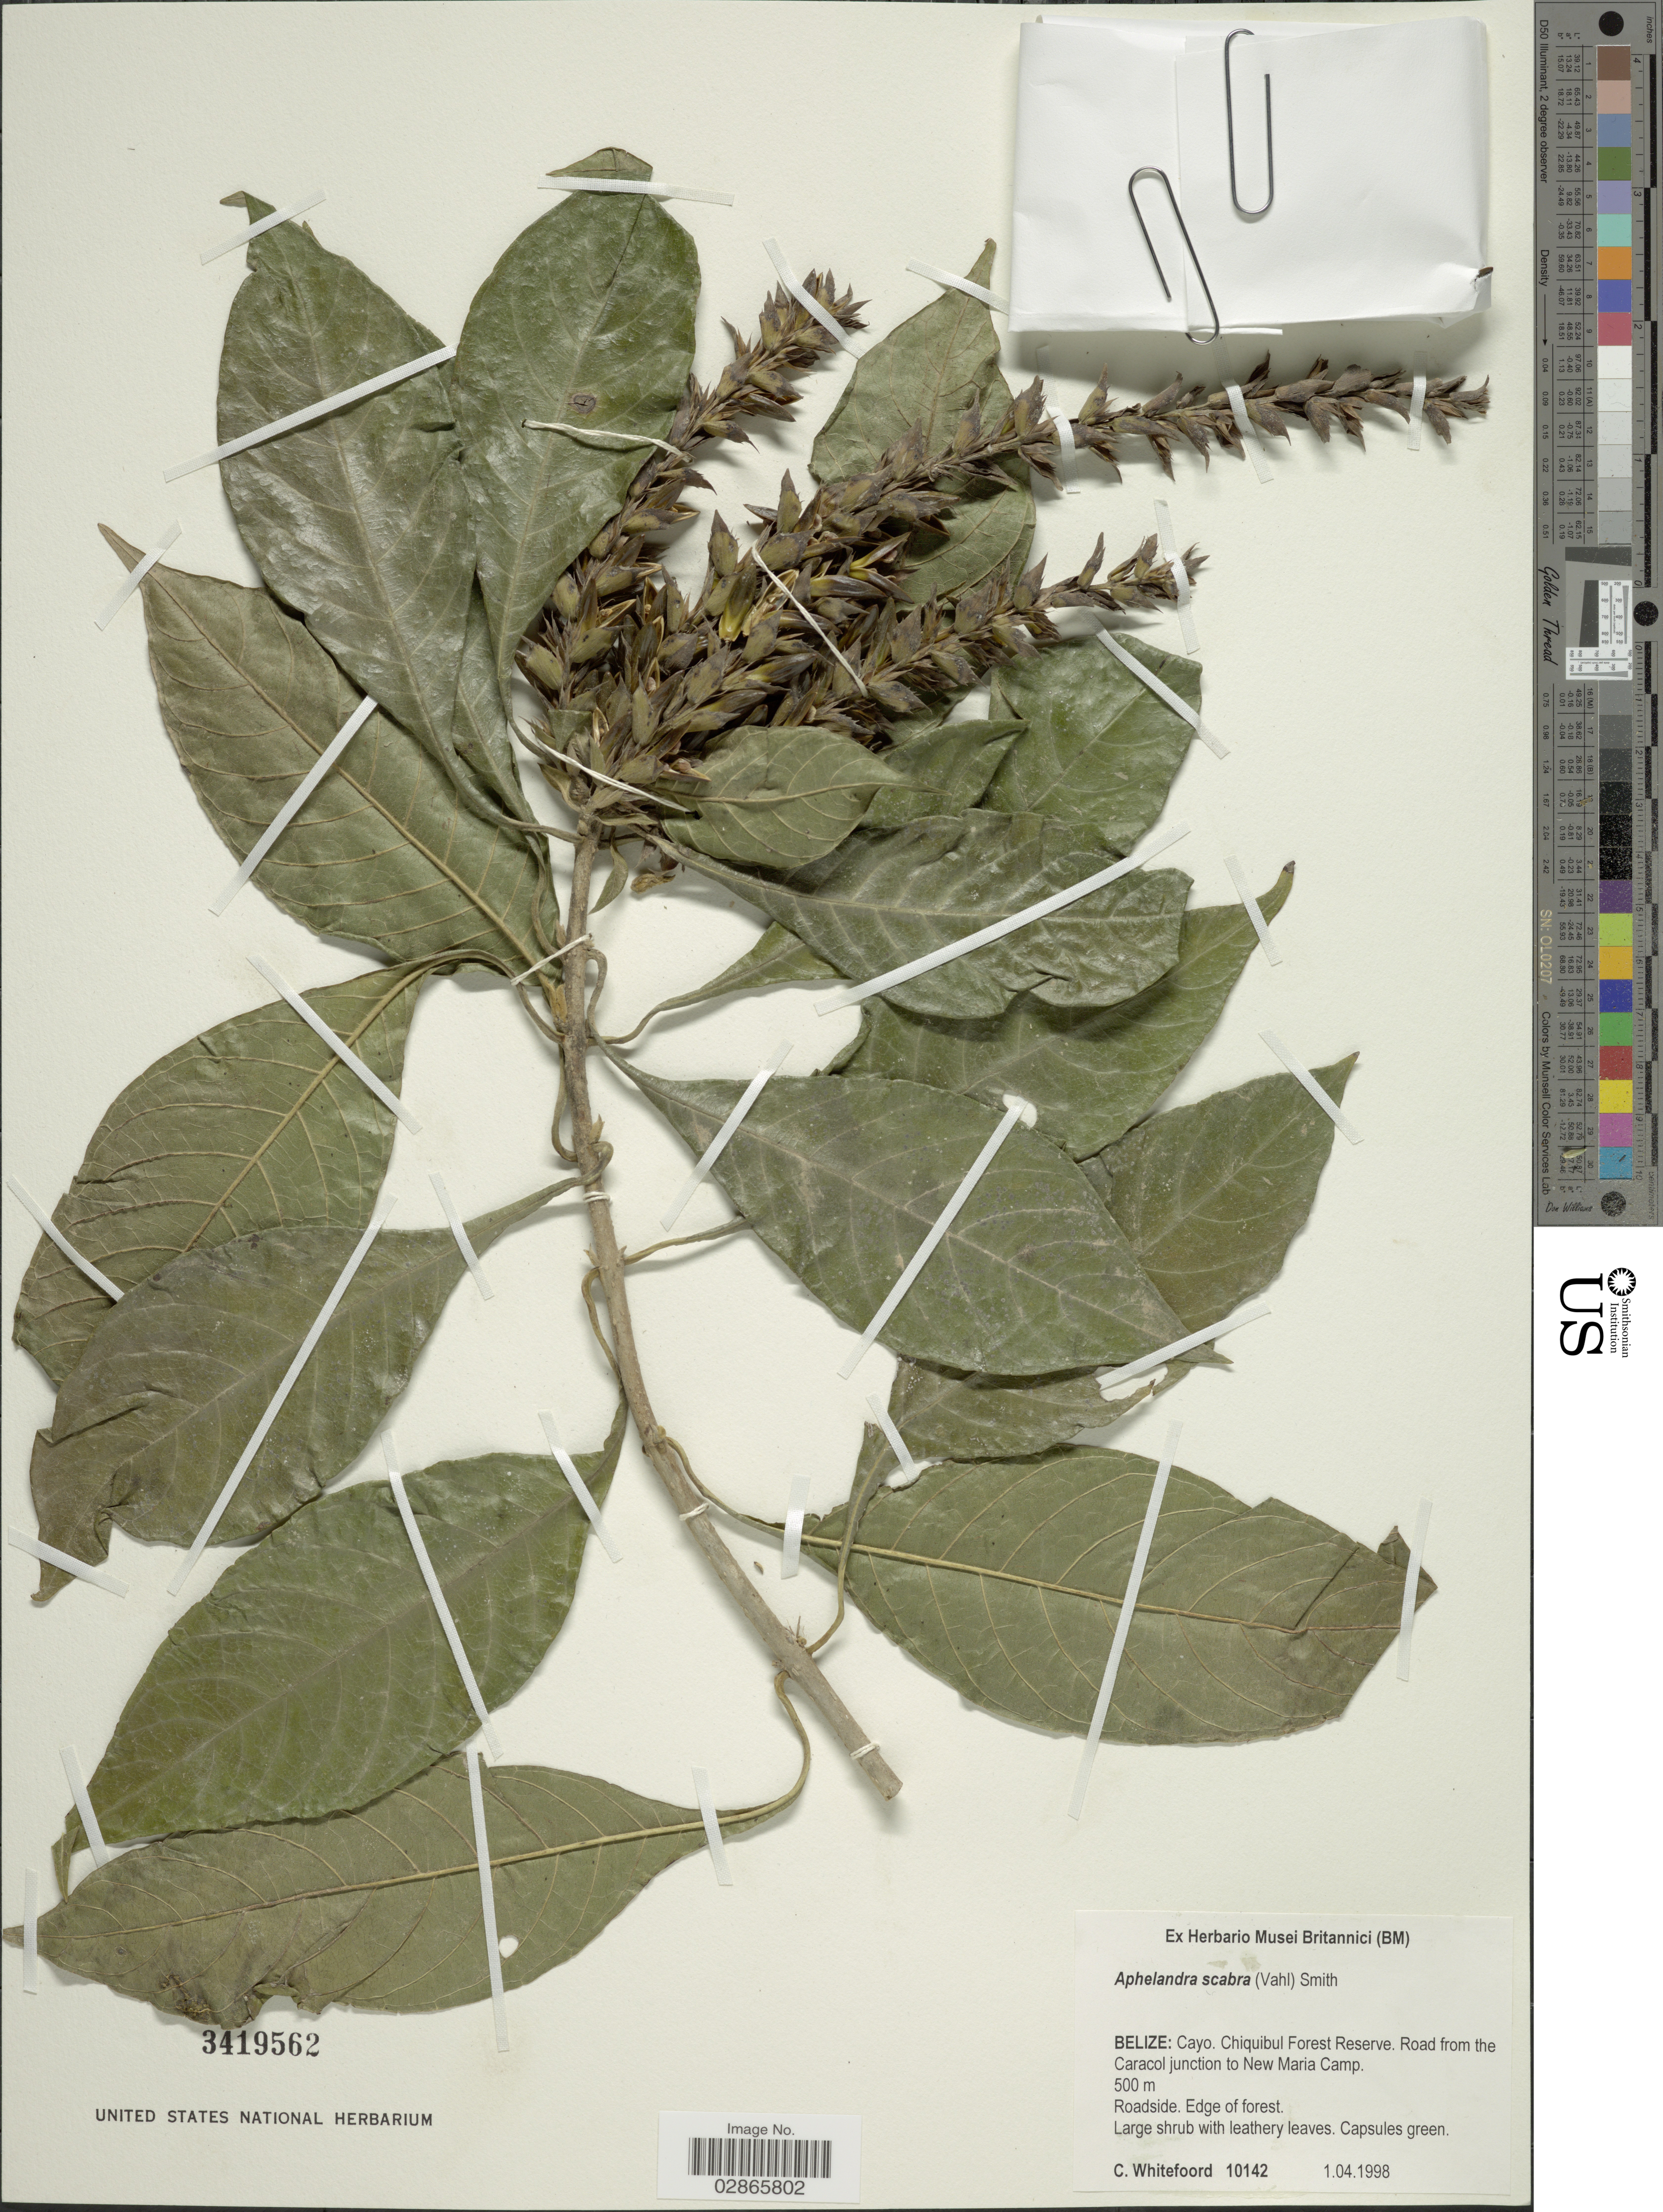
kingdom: Plantae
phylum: Tracheophyta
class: Magnoliopsida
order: Lamiales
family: Acanthaceae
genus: Aphelandra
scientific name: Aphelandra deppeana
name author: Schltdl. & Cham.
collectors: C. Whitefoord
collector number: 10142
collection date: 1998-04-01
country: Belize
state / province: Cayo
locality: Chiquibul Forest Reserve. Road from the Caracol junction to New Maria Camp.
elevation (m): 500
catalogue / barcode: US 3419562